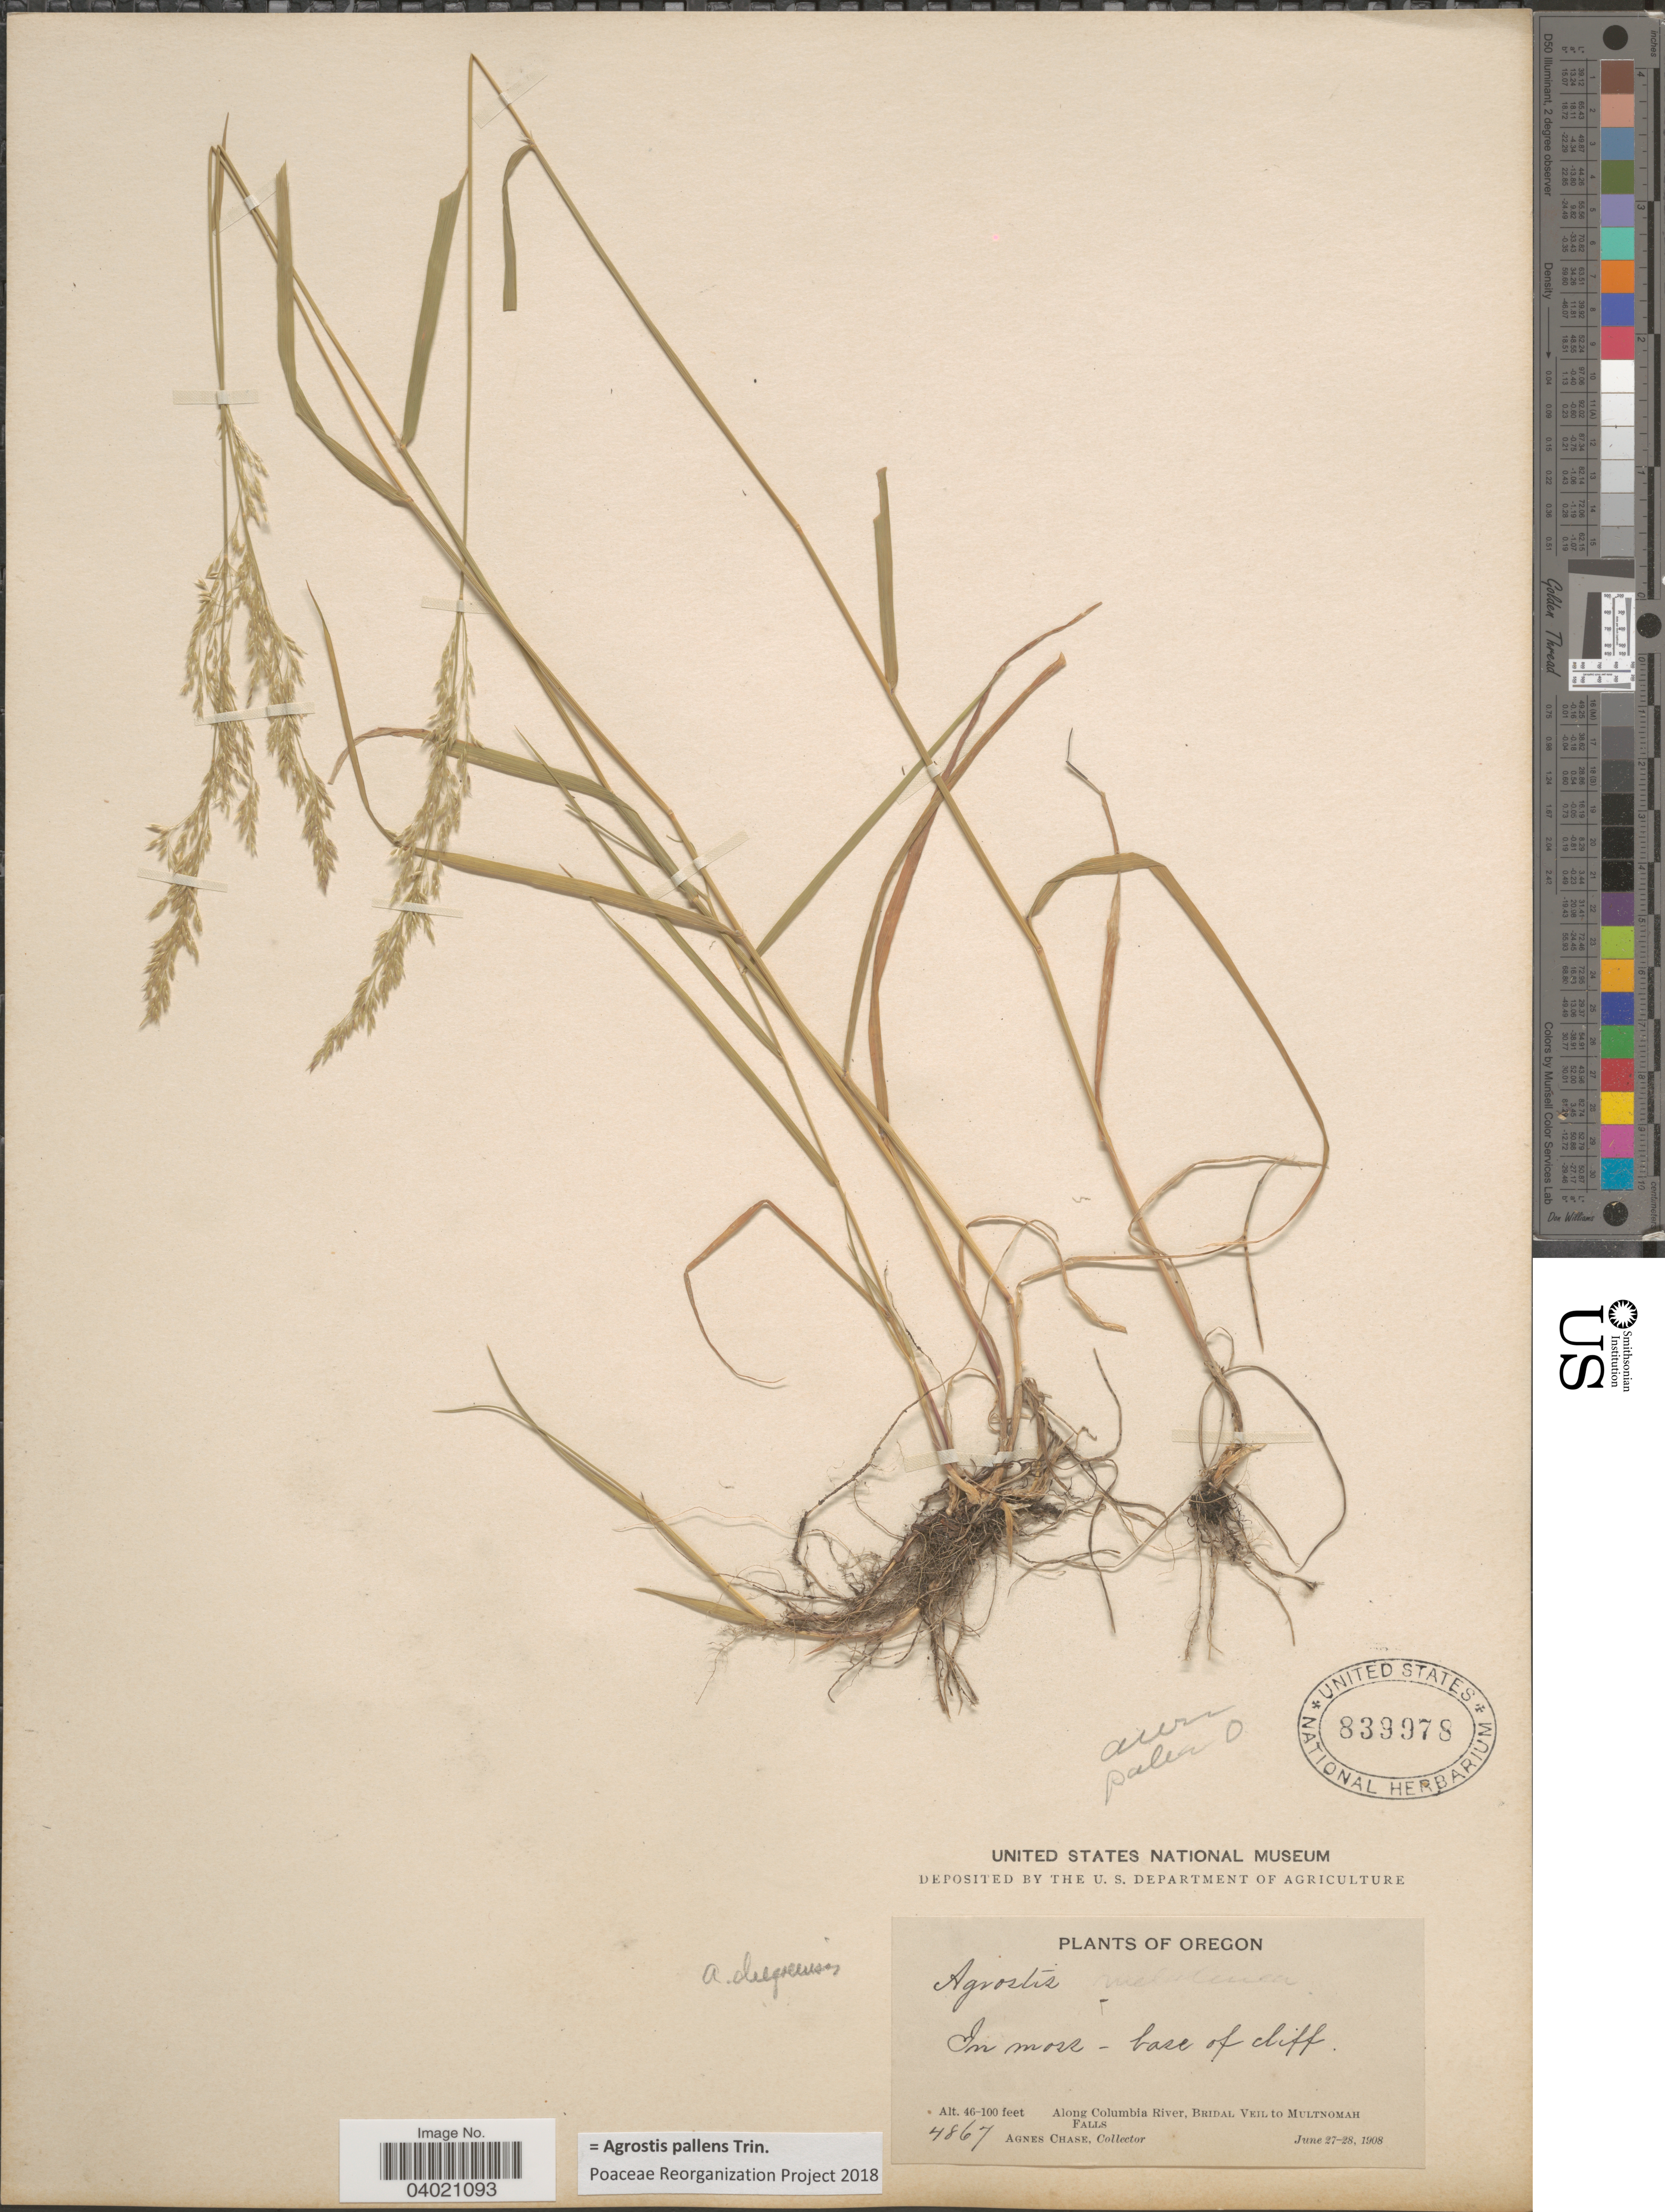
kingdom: Plantae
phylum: Tracheophyta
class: Liliopsida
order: Poales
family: Poaceae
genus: Agrostis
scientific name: Agrostis pallens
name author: Trin.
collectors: A. Chase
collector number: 4867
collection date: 1908-06-27/1908-06-28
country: United States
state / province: Oregon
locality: In moss - base of cliff. Along Columbia River, Bridal Veil to Multnomah Falls.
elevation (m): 14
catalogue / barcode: US 839978